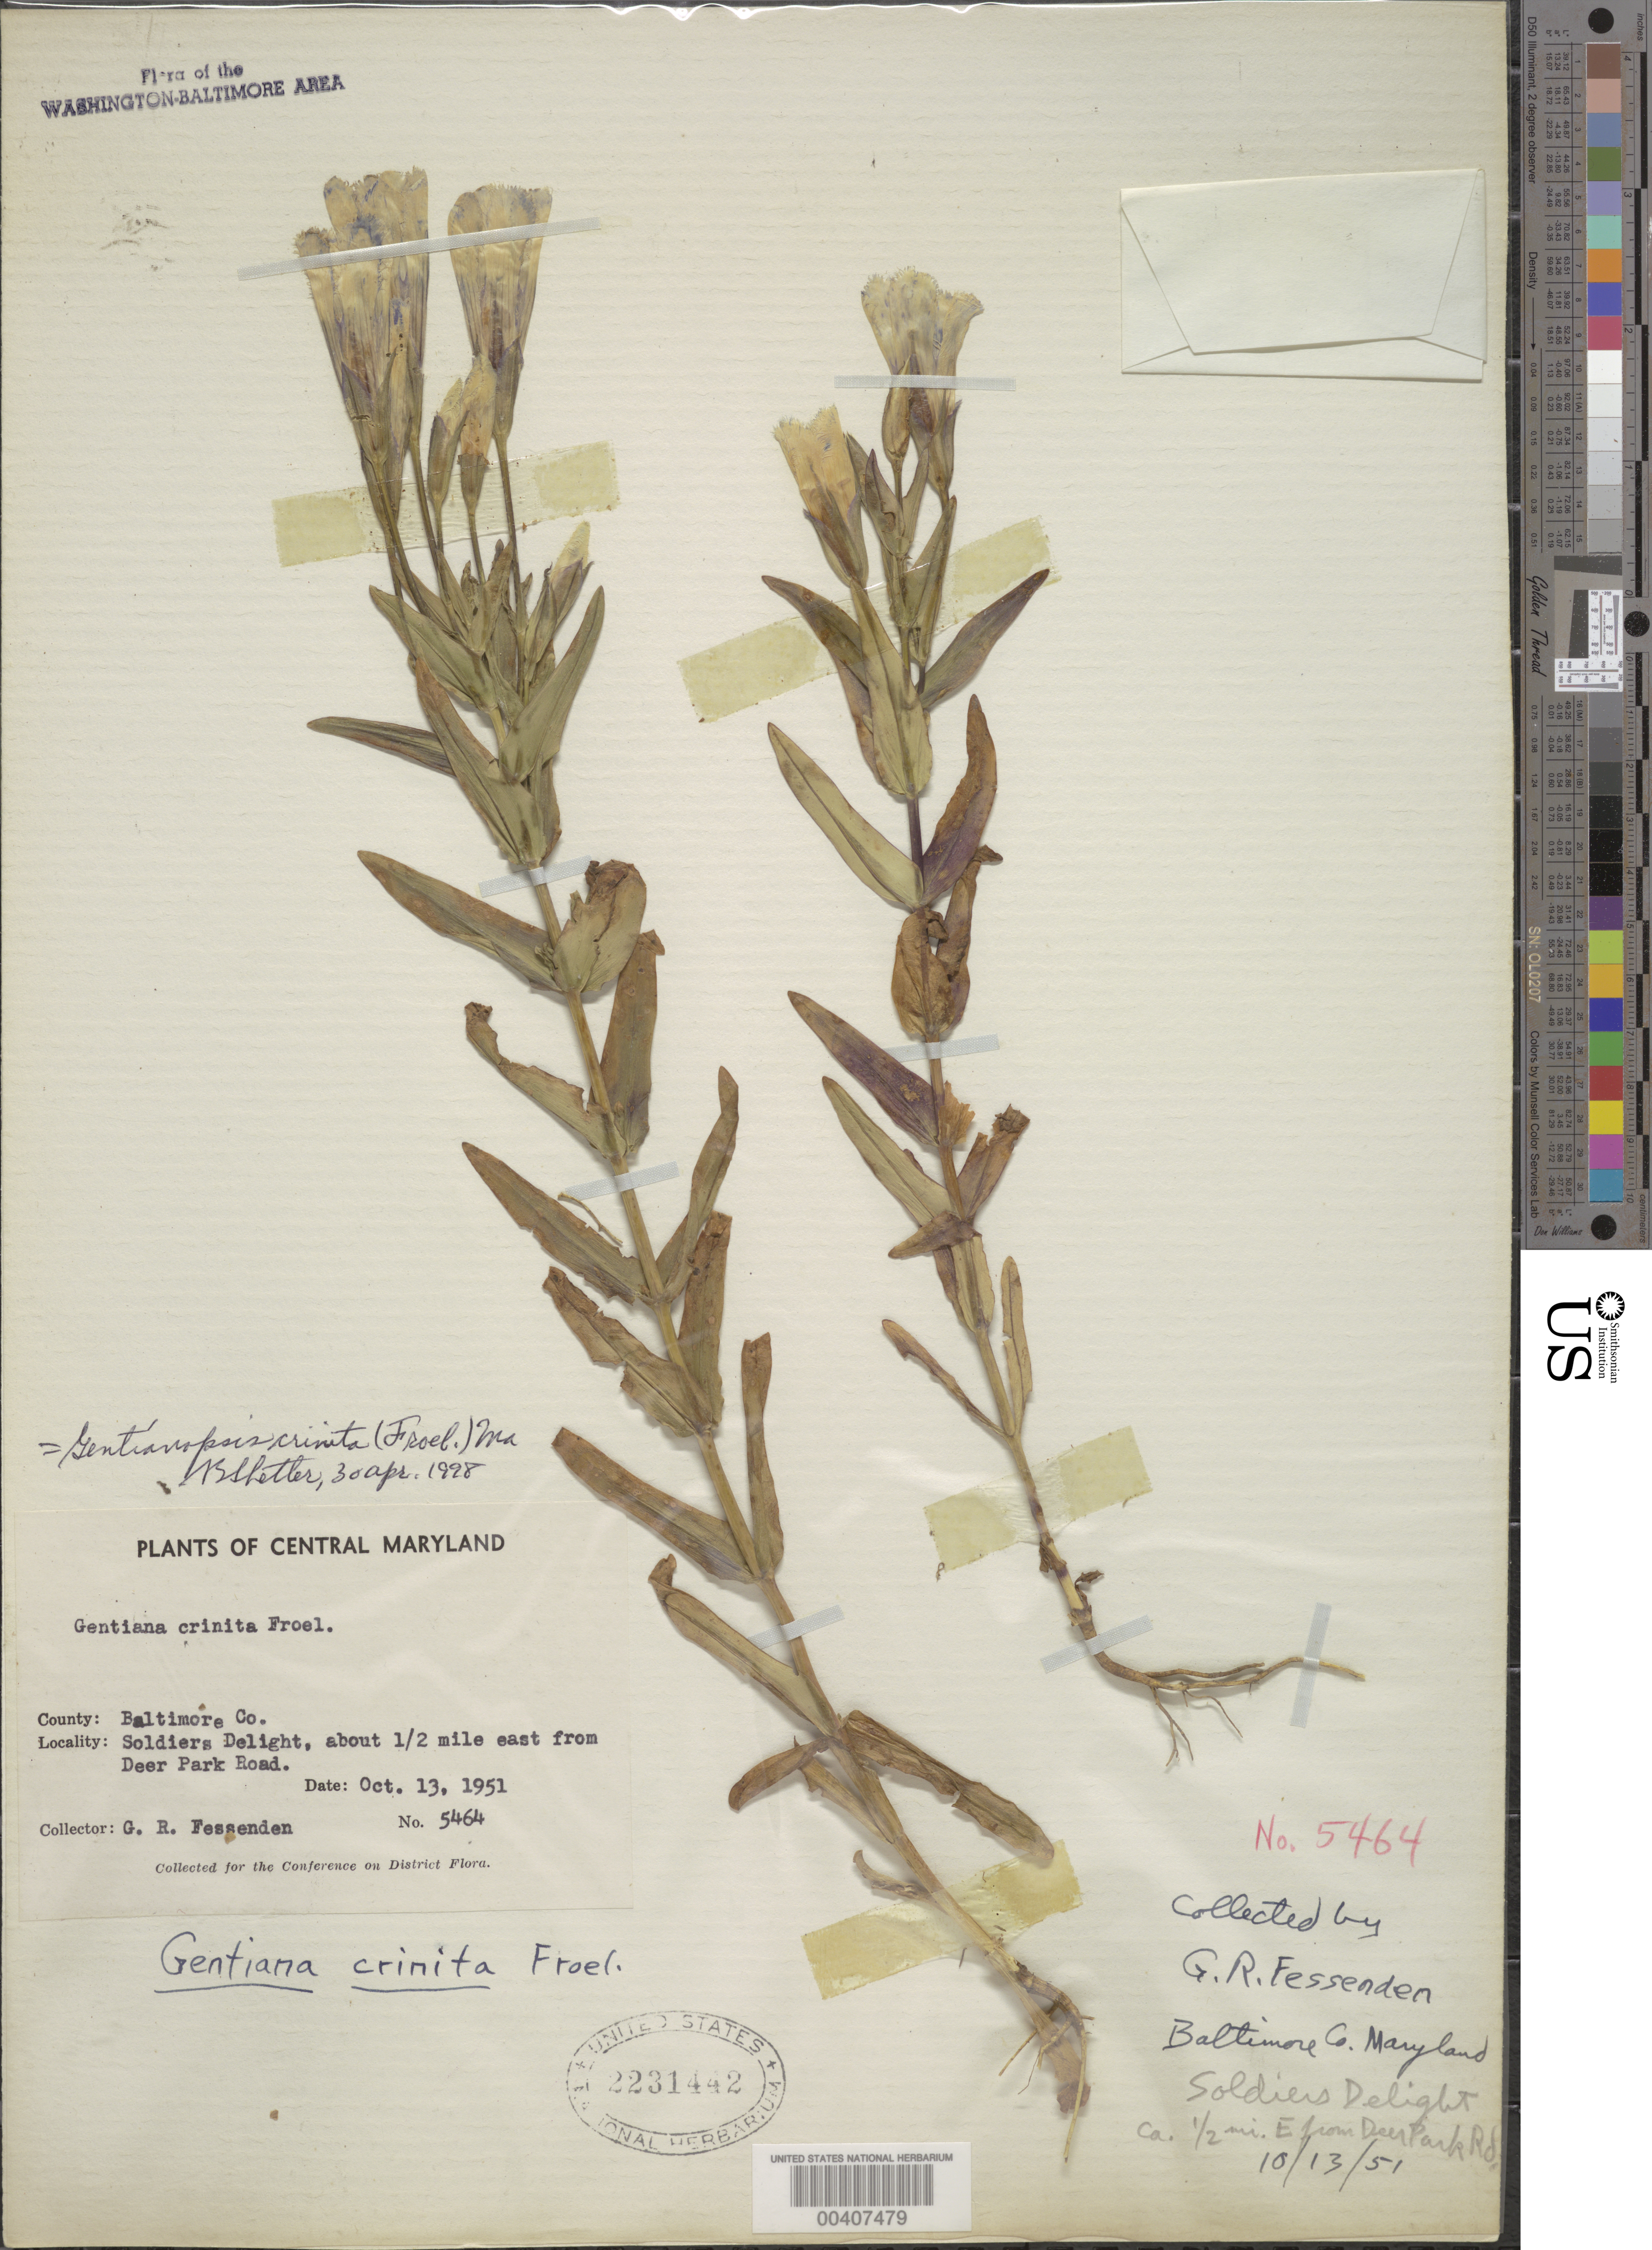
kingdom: Plantae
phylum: Tracheophyta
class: Magnoliopsida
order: Gentianales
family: Gentianaceae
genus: Gentianopsis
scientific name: Gentianopsis crinita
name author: Froel.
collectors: G. Fessenden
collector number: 5464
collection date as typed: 13 Oct 1951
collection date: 1951-10-13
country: United States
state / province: Maryland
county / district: Baltimore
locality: Soldiers Delight, about .5 mi. E from Deer Park Road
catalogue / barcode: US 2231442